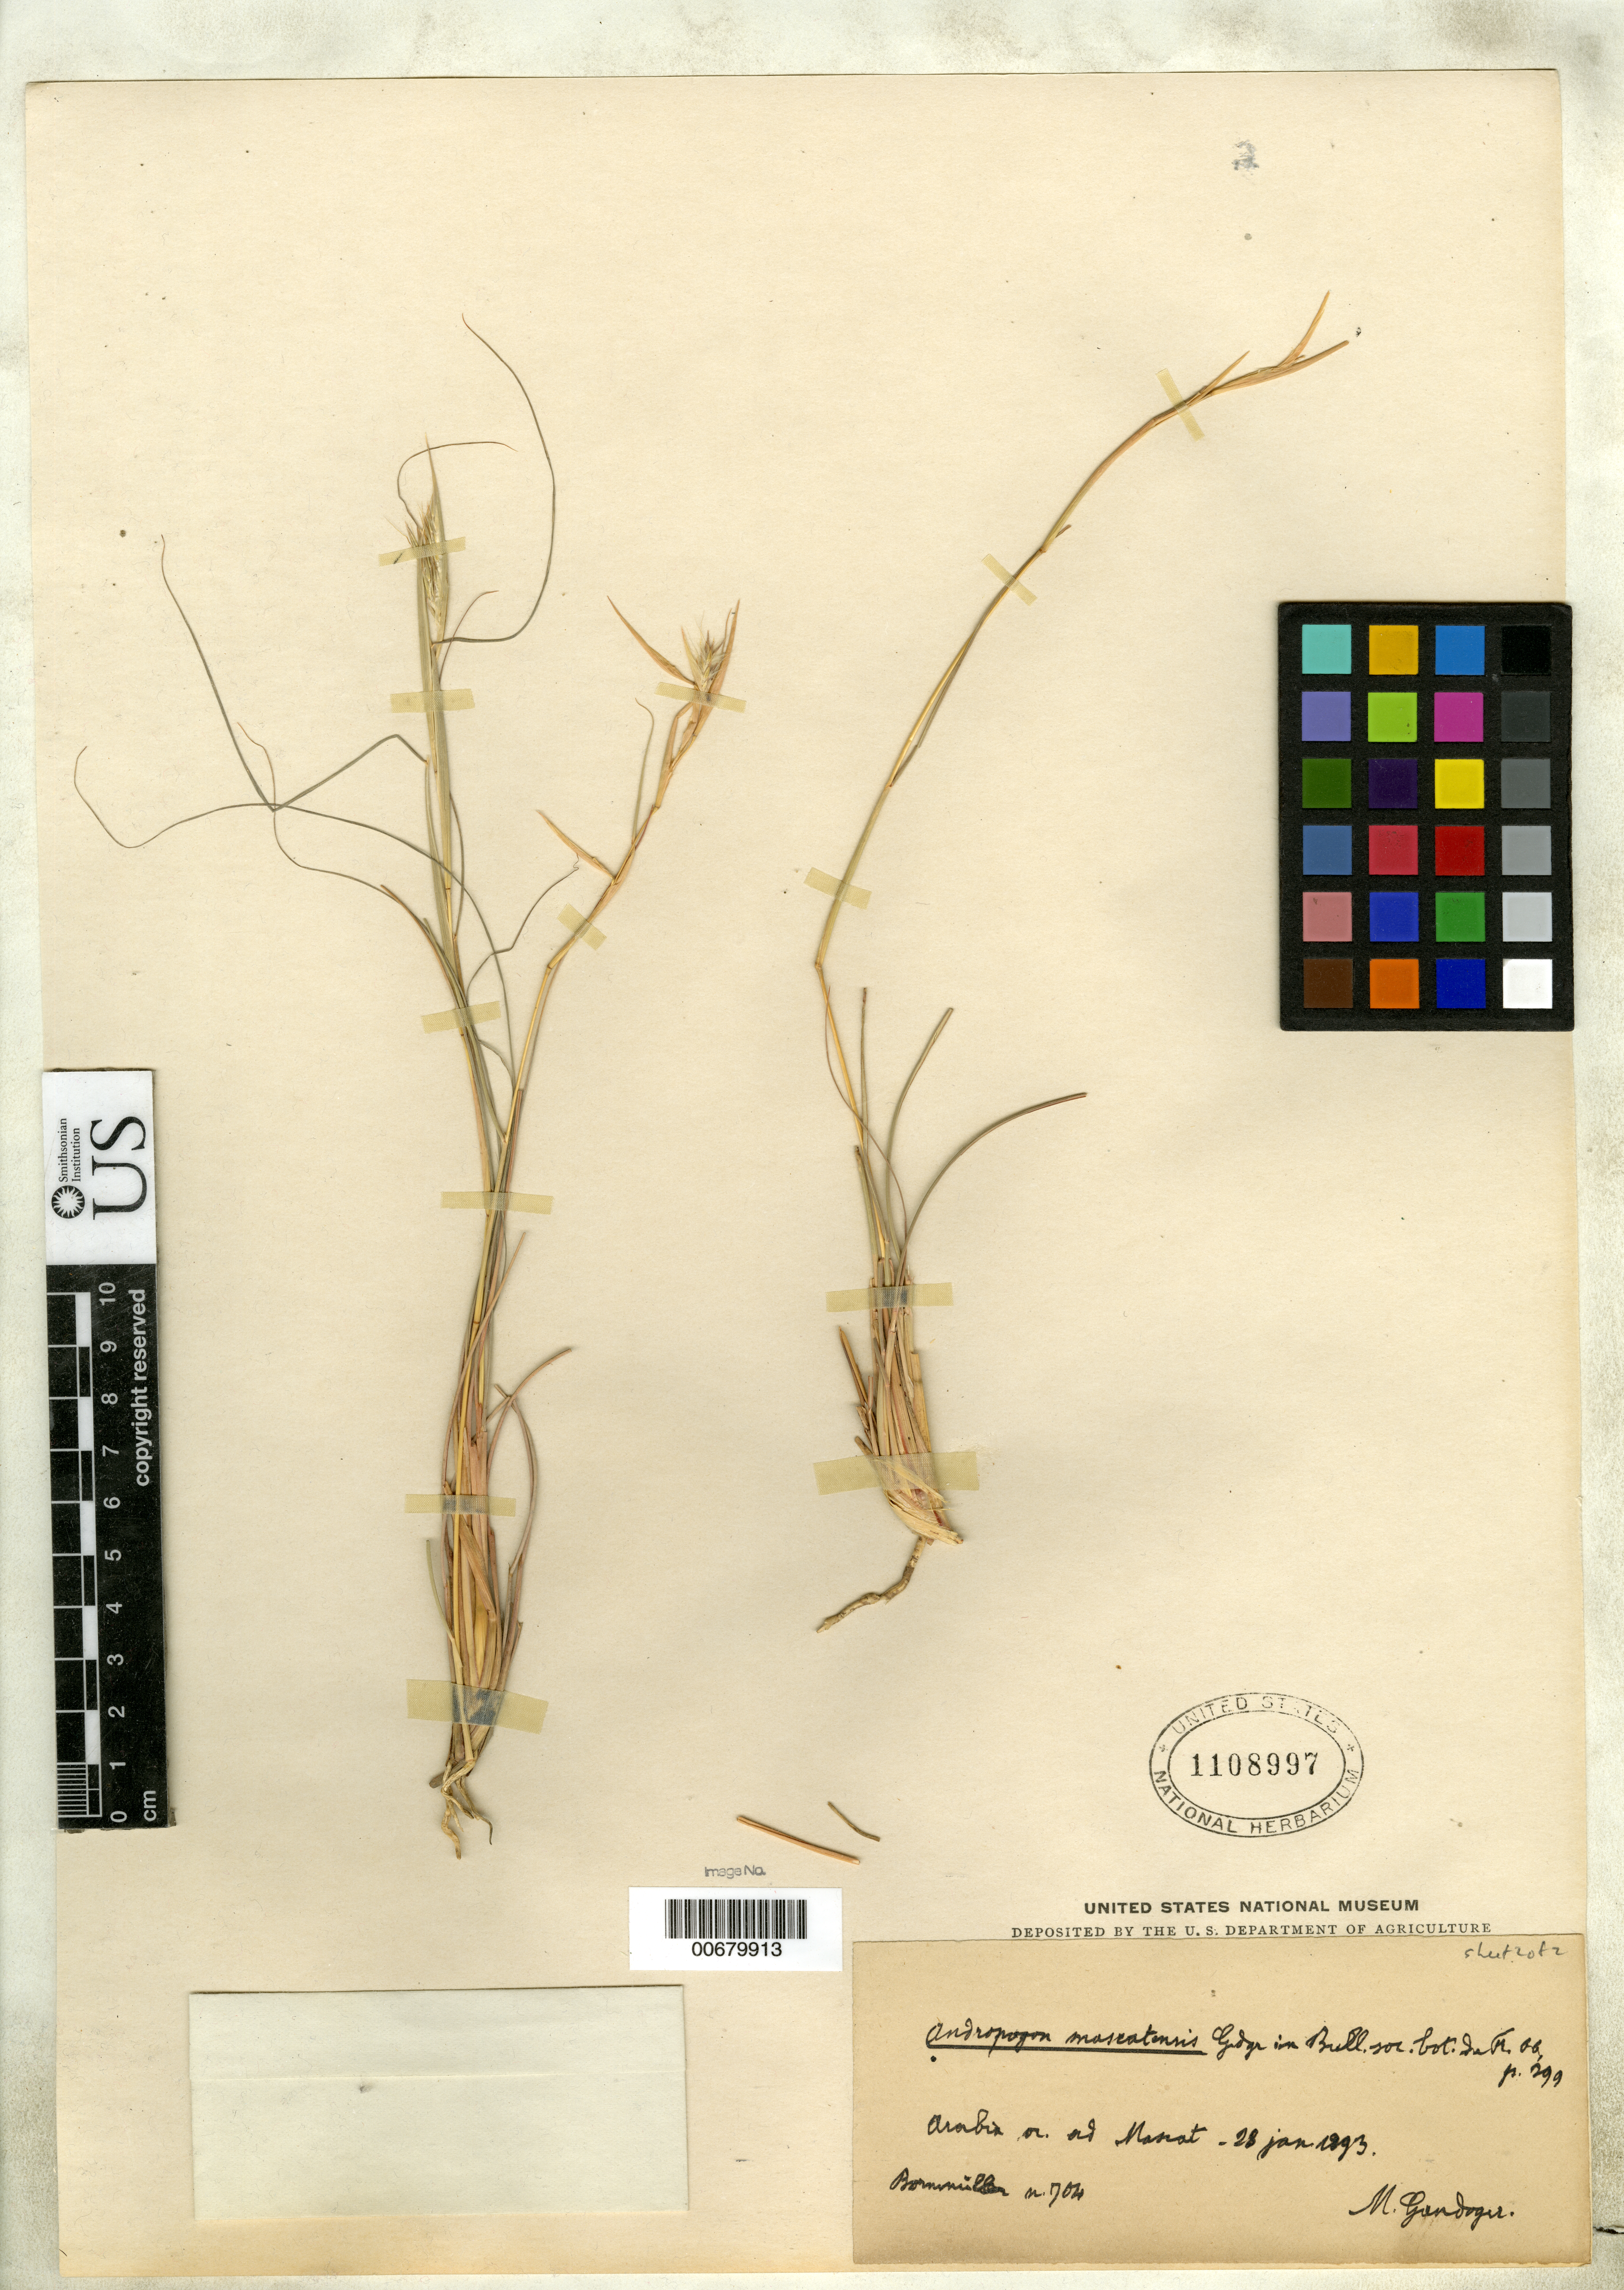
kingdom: Plantae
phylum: Tracheophyta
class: Liliopsida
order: Poales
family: Poaceae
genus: Andropogon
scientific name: Andropogon mascatensis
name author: Gand.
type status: Isotype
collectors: J. Bornmüller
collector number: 704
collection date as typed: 28 Jan 1893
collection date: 1893-01-28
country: Oman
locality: In saxosis ad Maskat.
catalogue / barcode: US 1108997